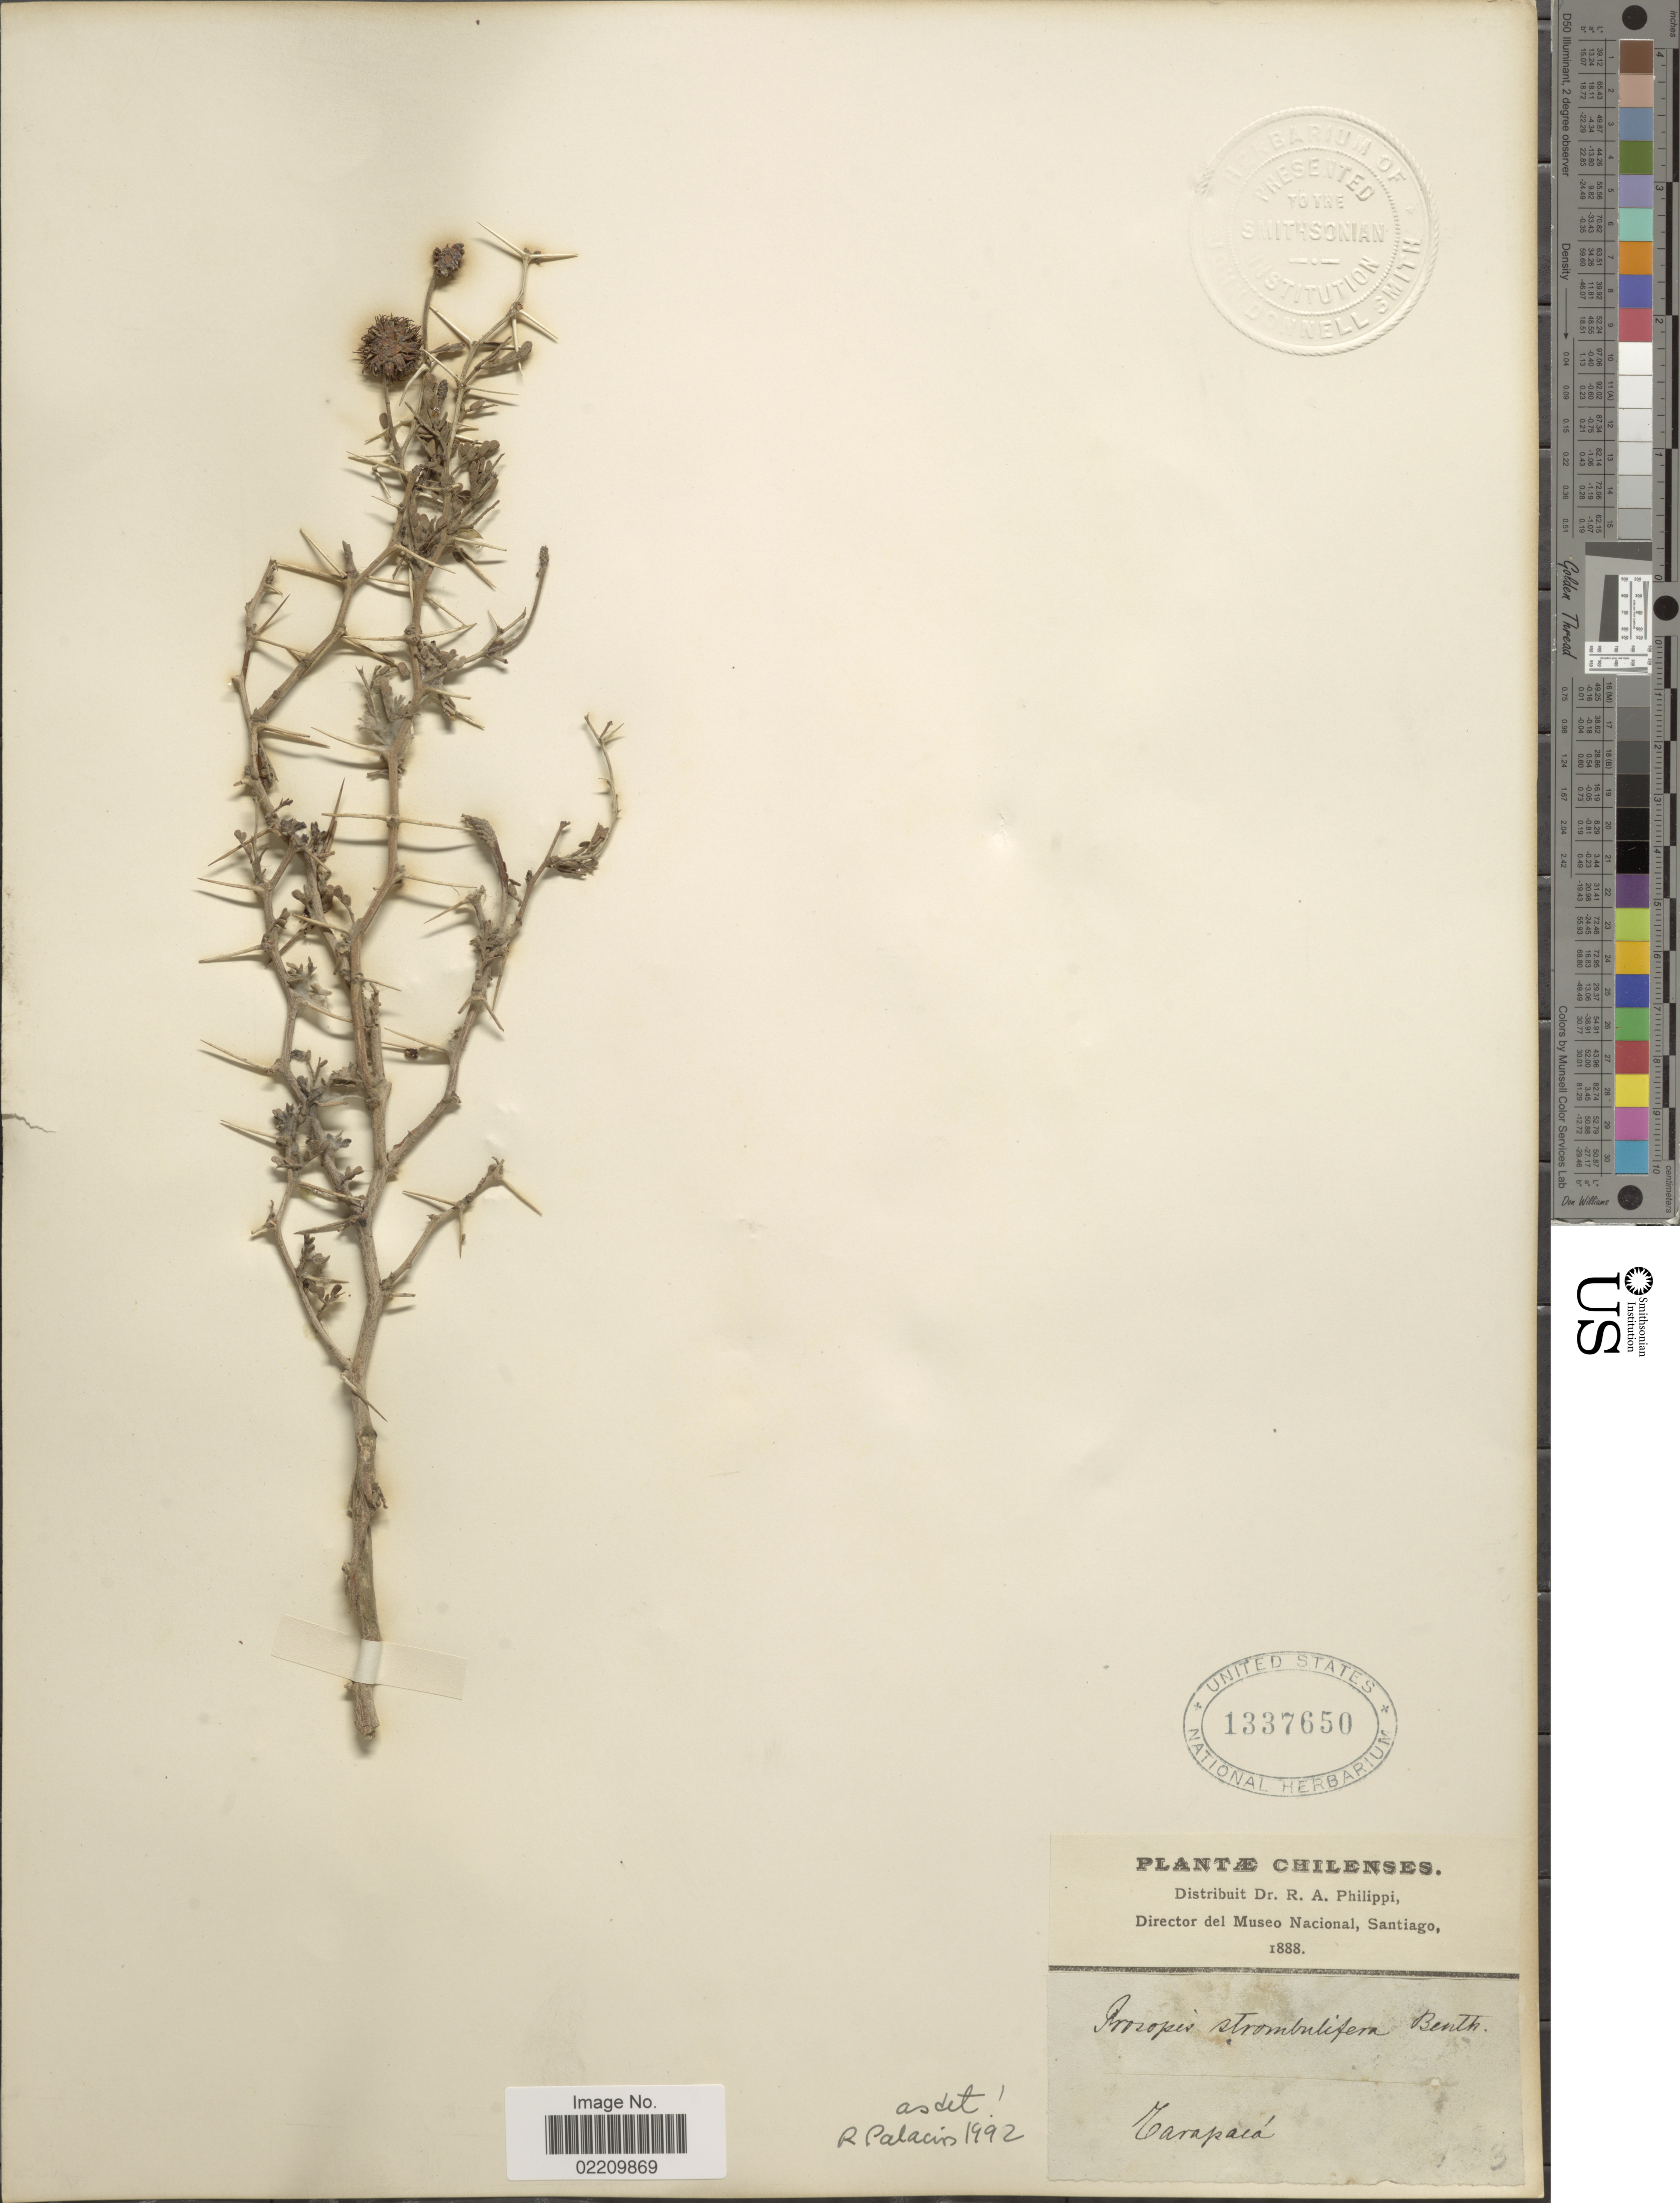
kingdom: Plantae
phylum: Tracheophyta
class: Magnoliopsida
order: Fabales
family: Fabaceae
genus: Strombocarpa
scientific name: Strombocarpa strombulifera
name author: (Lam.) A. Gray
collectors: R. A. Philippi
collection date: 1888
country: Chile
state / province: Tarapacá (I)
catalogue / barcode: US 1337650